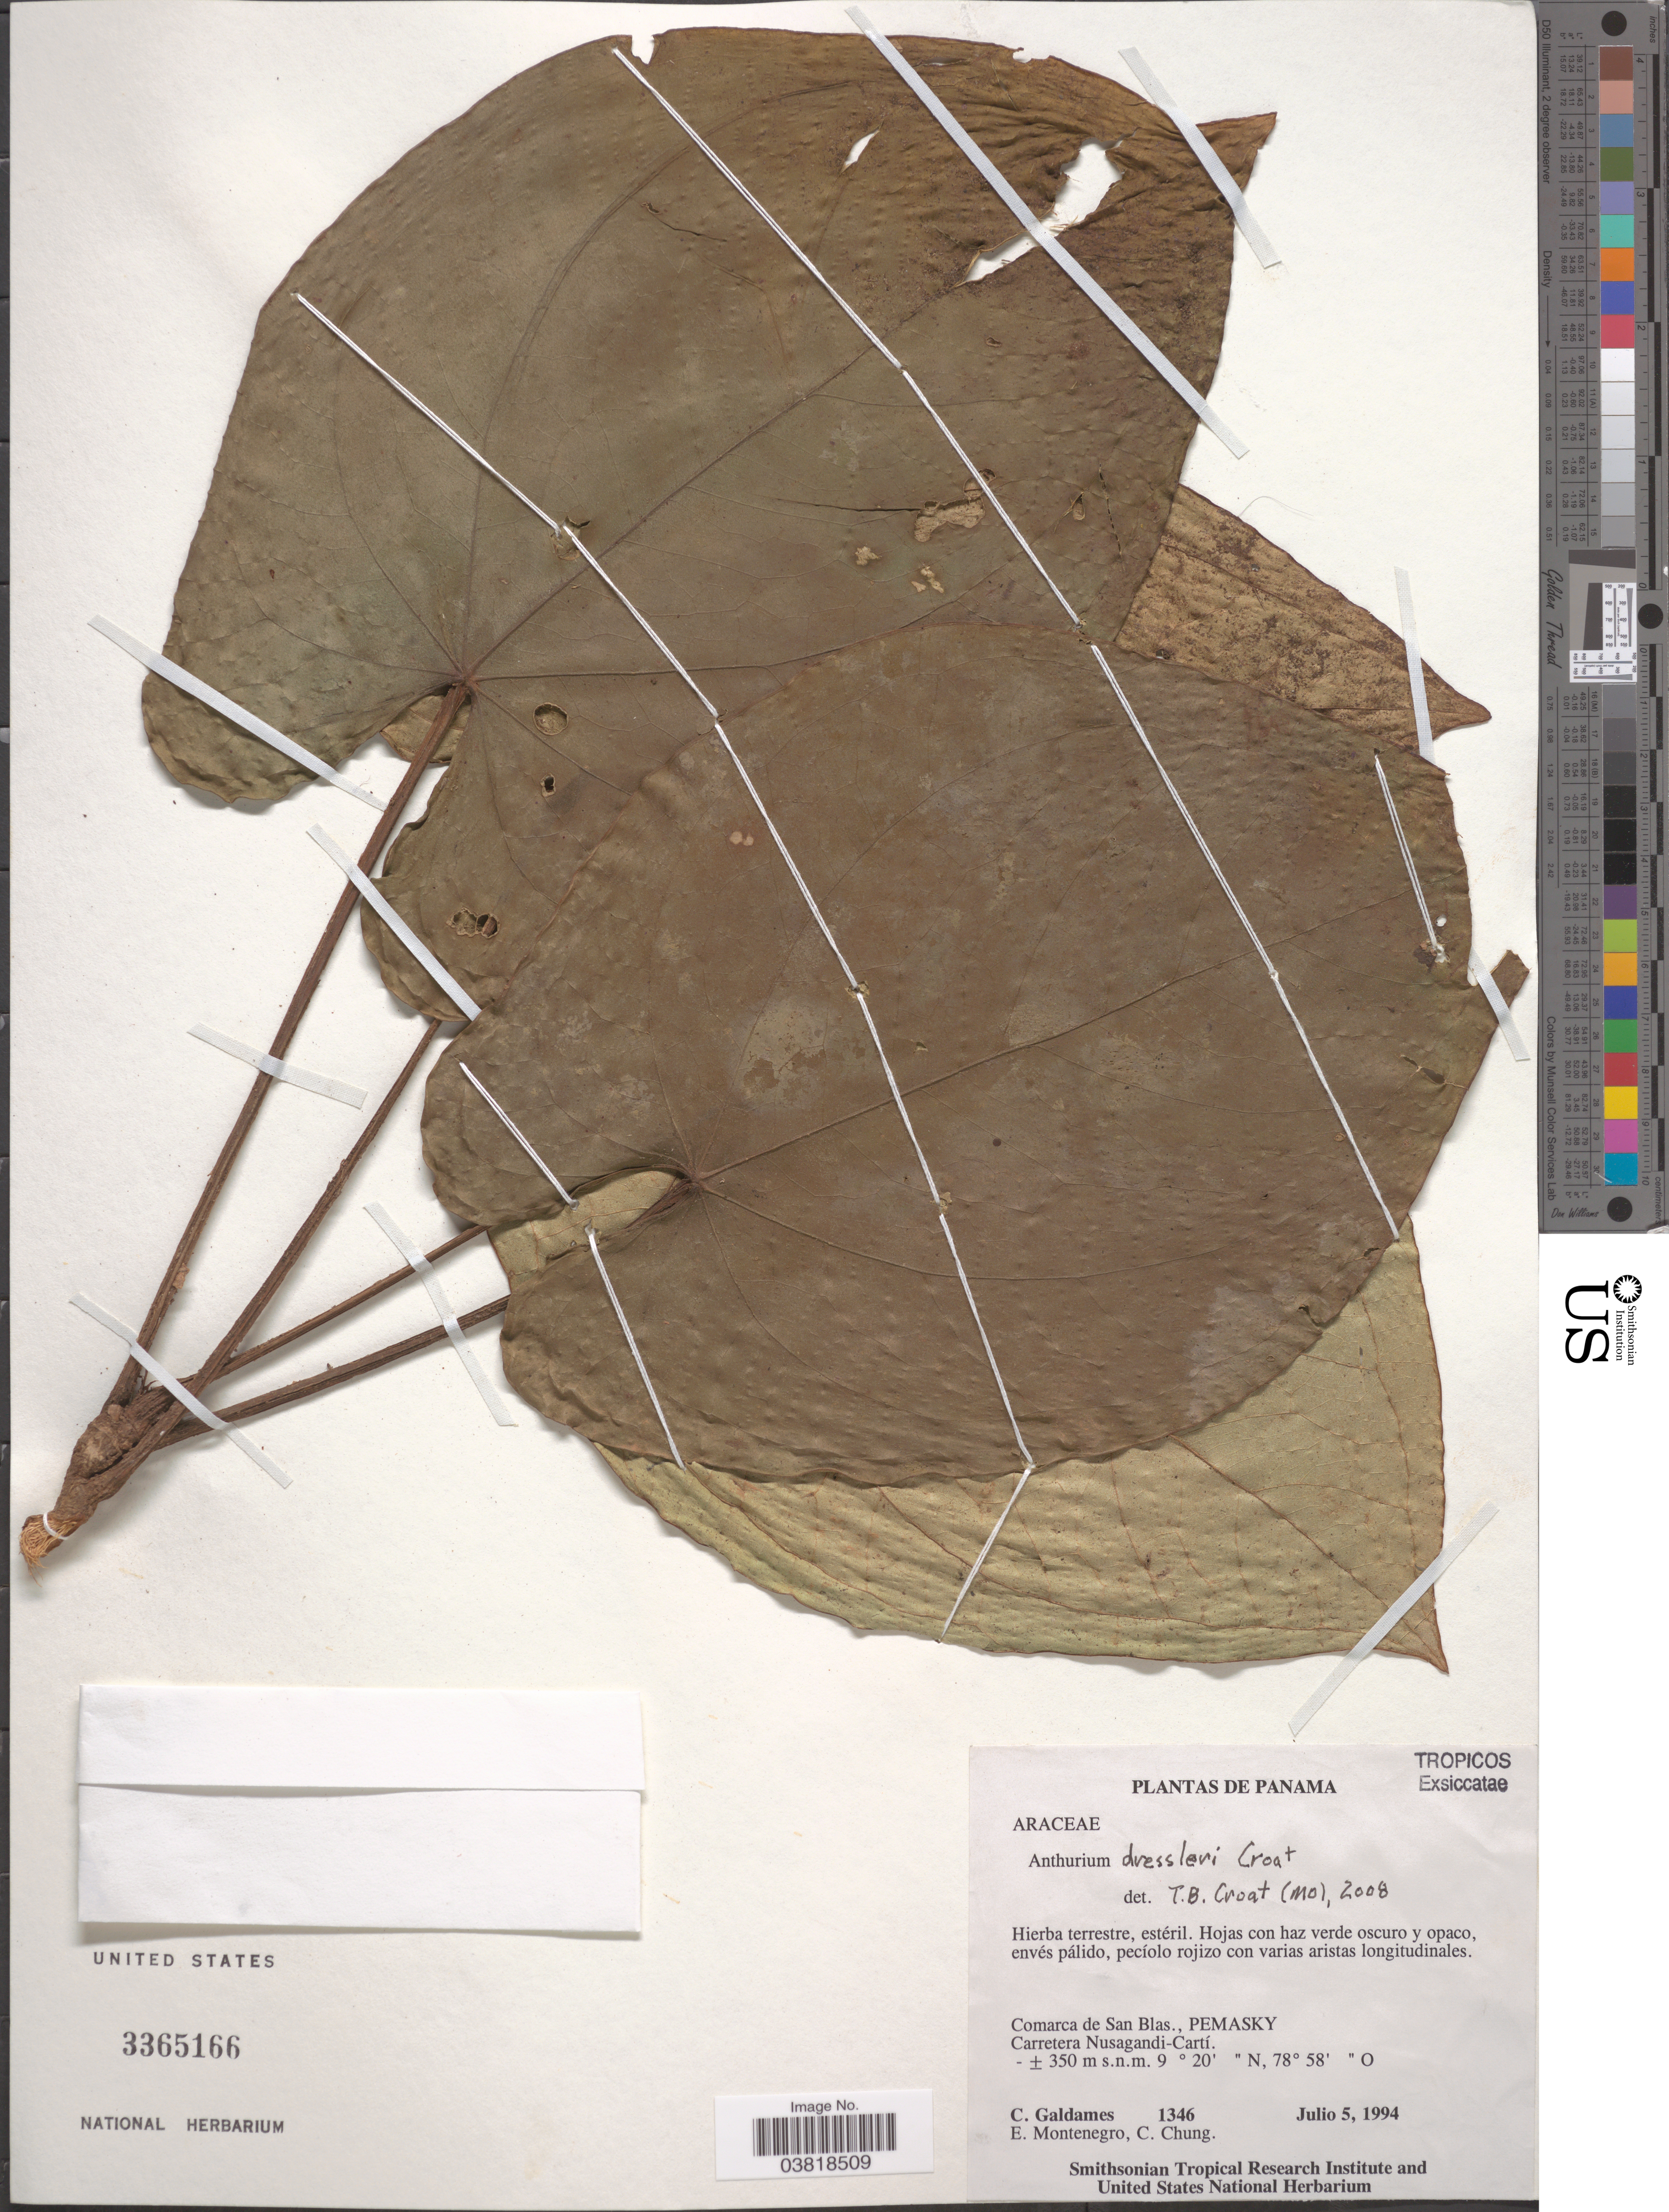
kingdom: Plantae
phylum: Tracheophyta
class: Liliopsida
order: Alismatales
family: Araceae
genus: Anthurium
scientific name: Anthurium dressleri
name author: Croat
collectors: C. Galdames, E. Montenegro & C. Chung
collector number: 1346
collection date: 1994-07-05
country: Panama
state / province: Kuna Yala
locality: Comarca de San Blas., Pemasky. Carretera Nusagandi-Cartí.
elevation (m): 350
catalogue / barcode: US 3365166